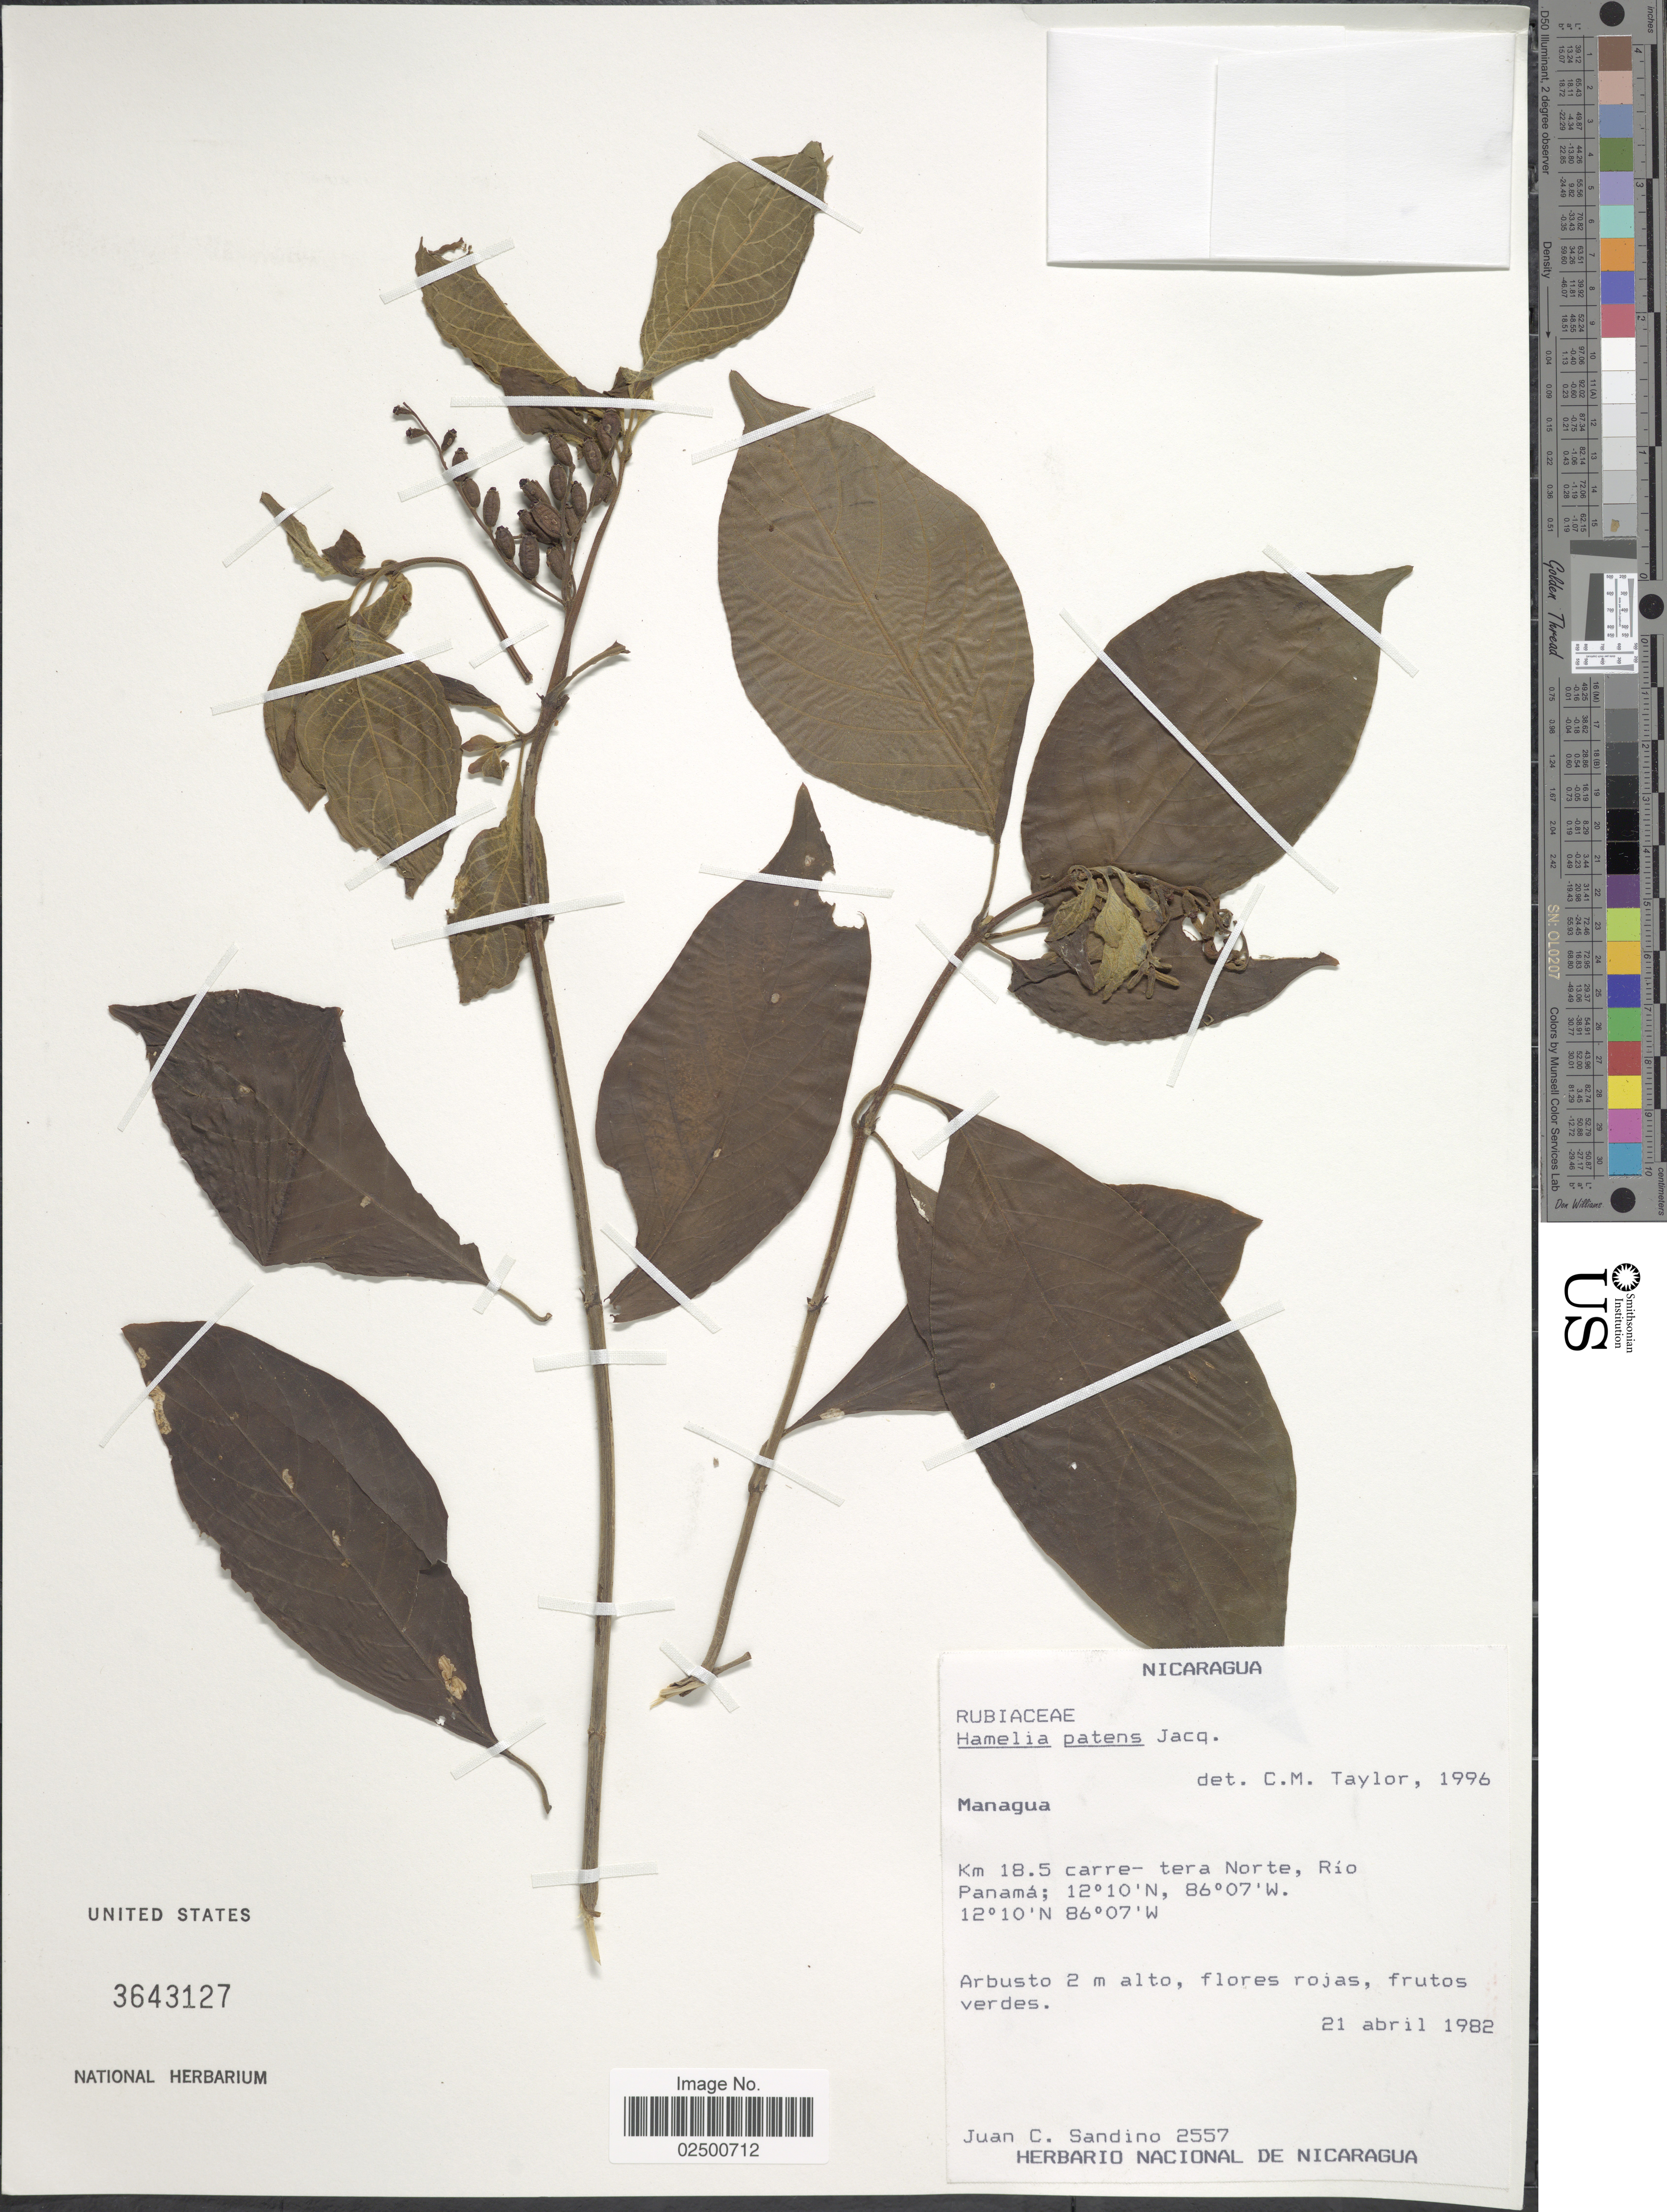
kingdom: Plantae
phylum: Tracheophyta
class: Magnoliopsida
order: Gentianales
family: Rubiaceae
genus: Hamelia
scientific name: Hamelia patens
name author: Jacq.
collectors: J. Sandino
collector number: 2557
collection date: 1982-04-21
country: Nicaragua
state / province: Managua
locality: Km 18.5 carre- tera Norte, Rio Panama.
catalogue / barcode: US 3643127